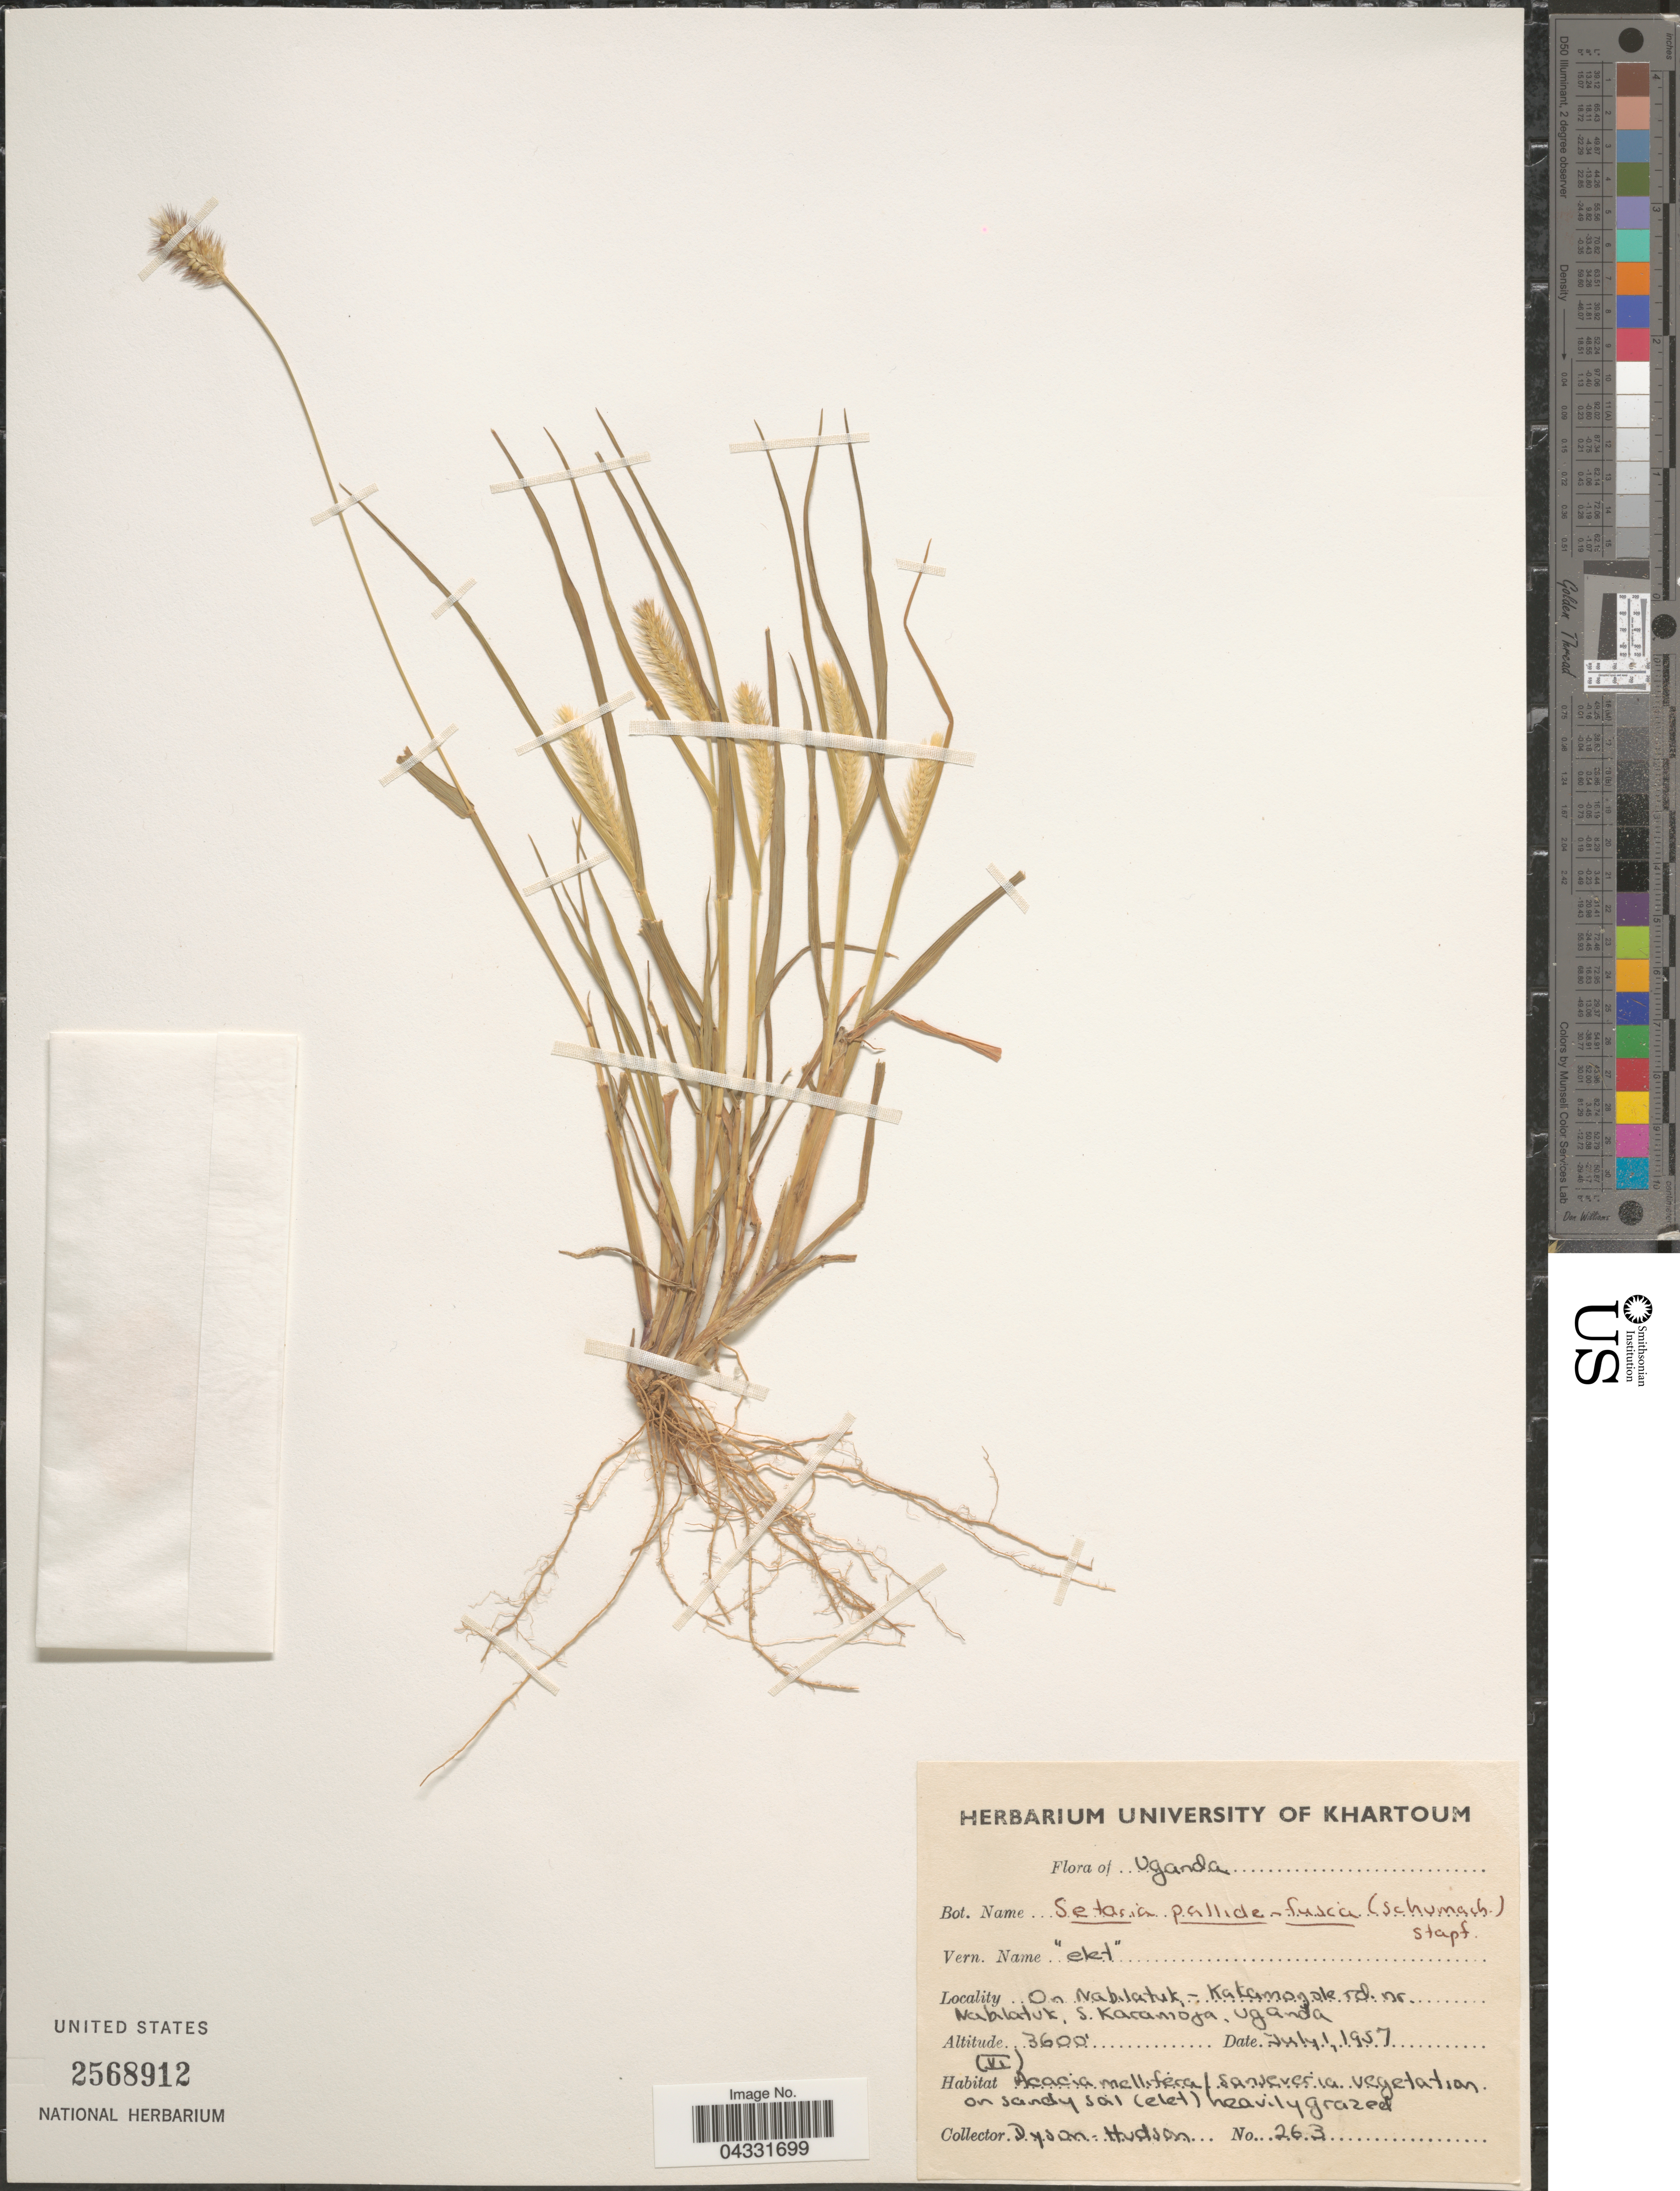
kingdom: Plantae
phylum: Tracheophyta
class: Liliopsida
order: Poales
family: Poaceae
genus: Setaria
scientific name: Setaria pallide-fusca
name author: (Schumach.) Stapf & C.E. Hubb.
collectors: Dyson-Hudson, --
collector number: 263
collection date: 1957-07-01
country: Uganda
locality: On Nabilatuk-Kakamongole rd. nr. Nabilatuk, S. Karamoja.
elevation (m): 1097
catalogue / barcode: US 2568912